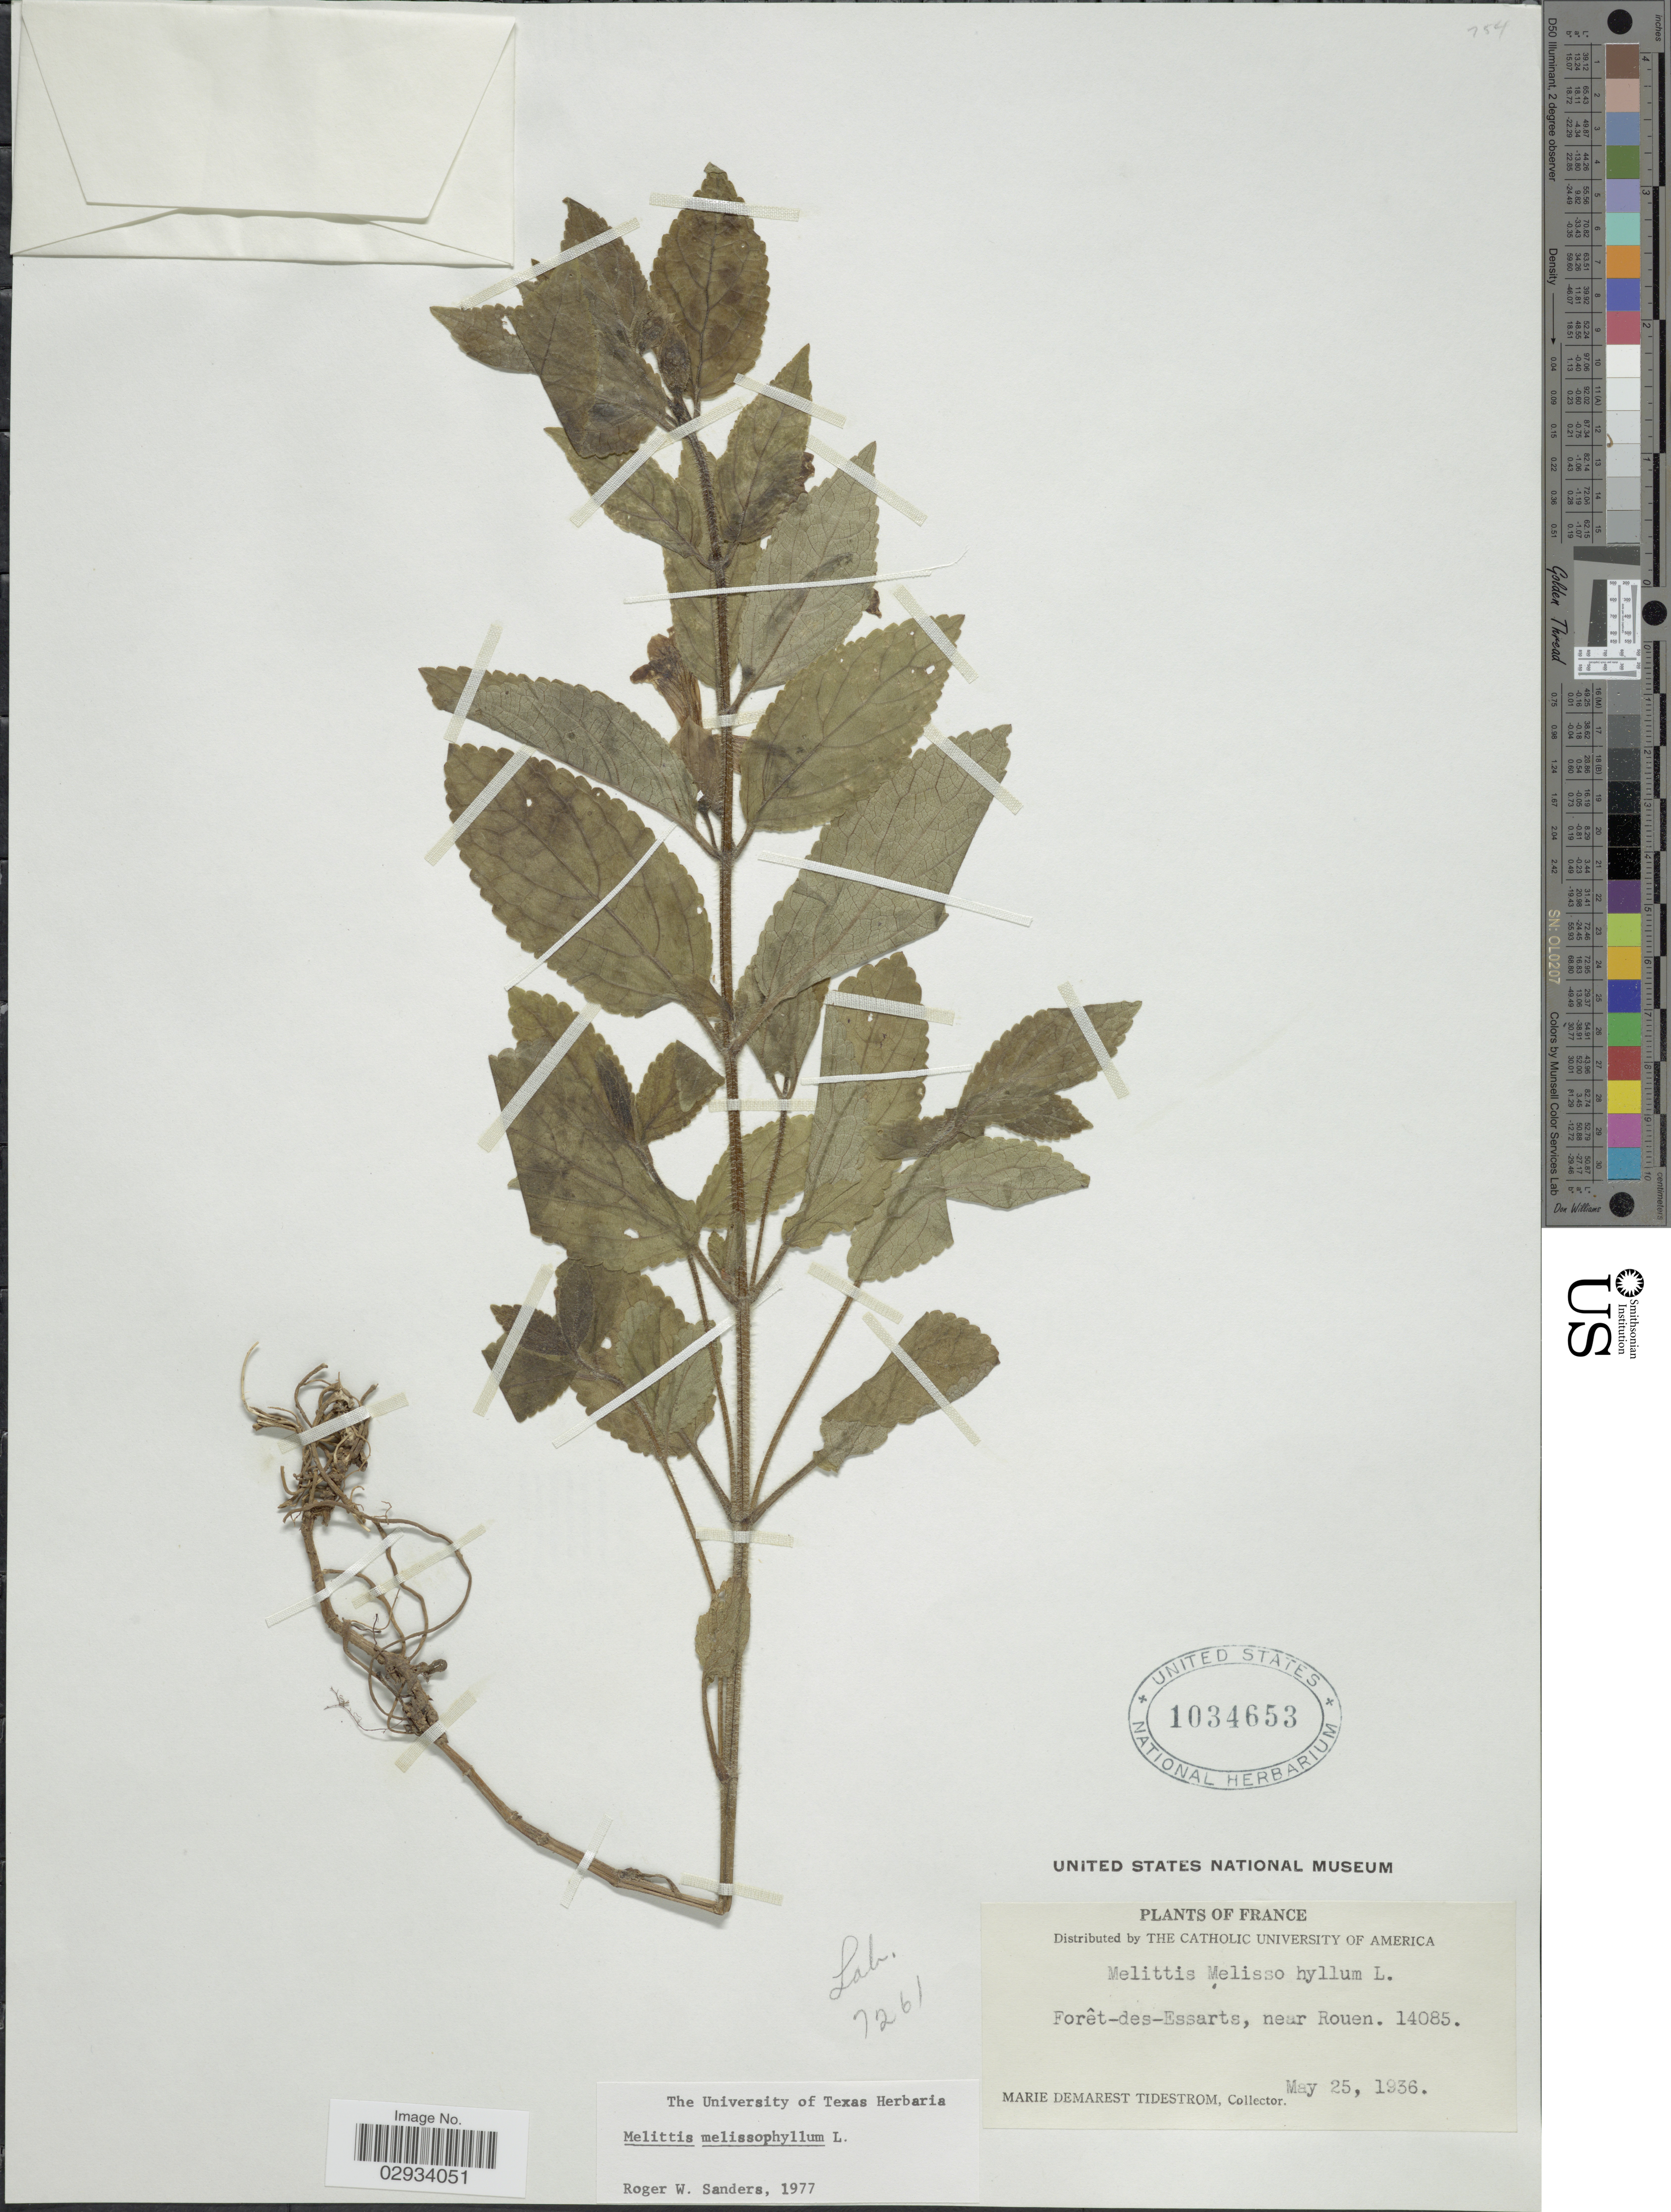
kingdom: Plantae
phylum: Tracheophyta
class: Magnoliopsida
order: Lamiales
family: Lamiaceae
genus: Melittis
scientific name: Melittis melissophyllum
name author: L.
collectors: M. Tidestrom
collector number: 14085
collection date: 1936-05-25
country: France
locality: Forêt-des-Essarts, near Rouen.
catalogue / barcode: US 1034653